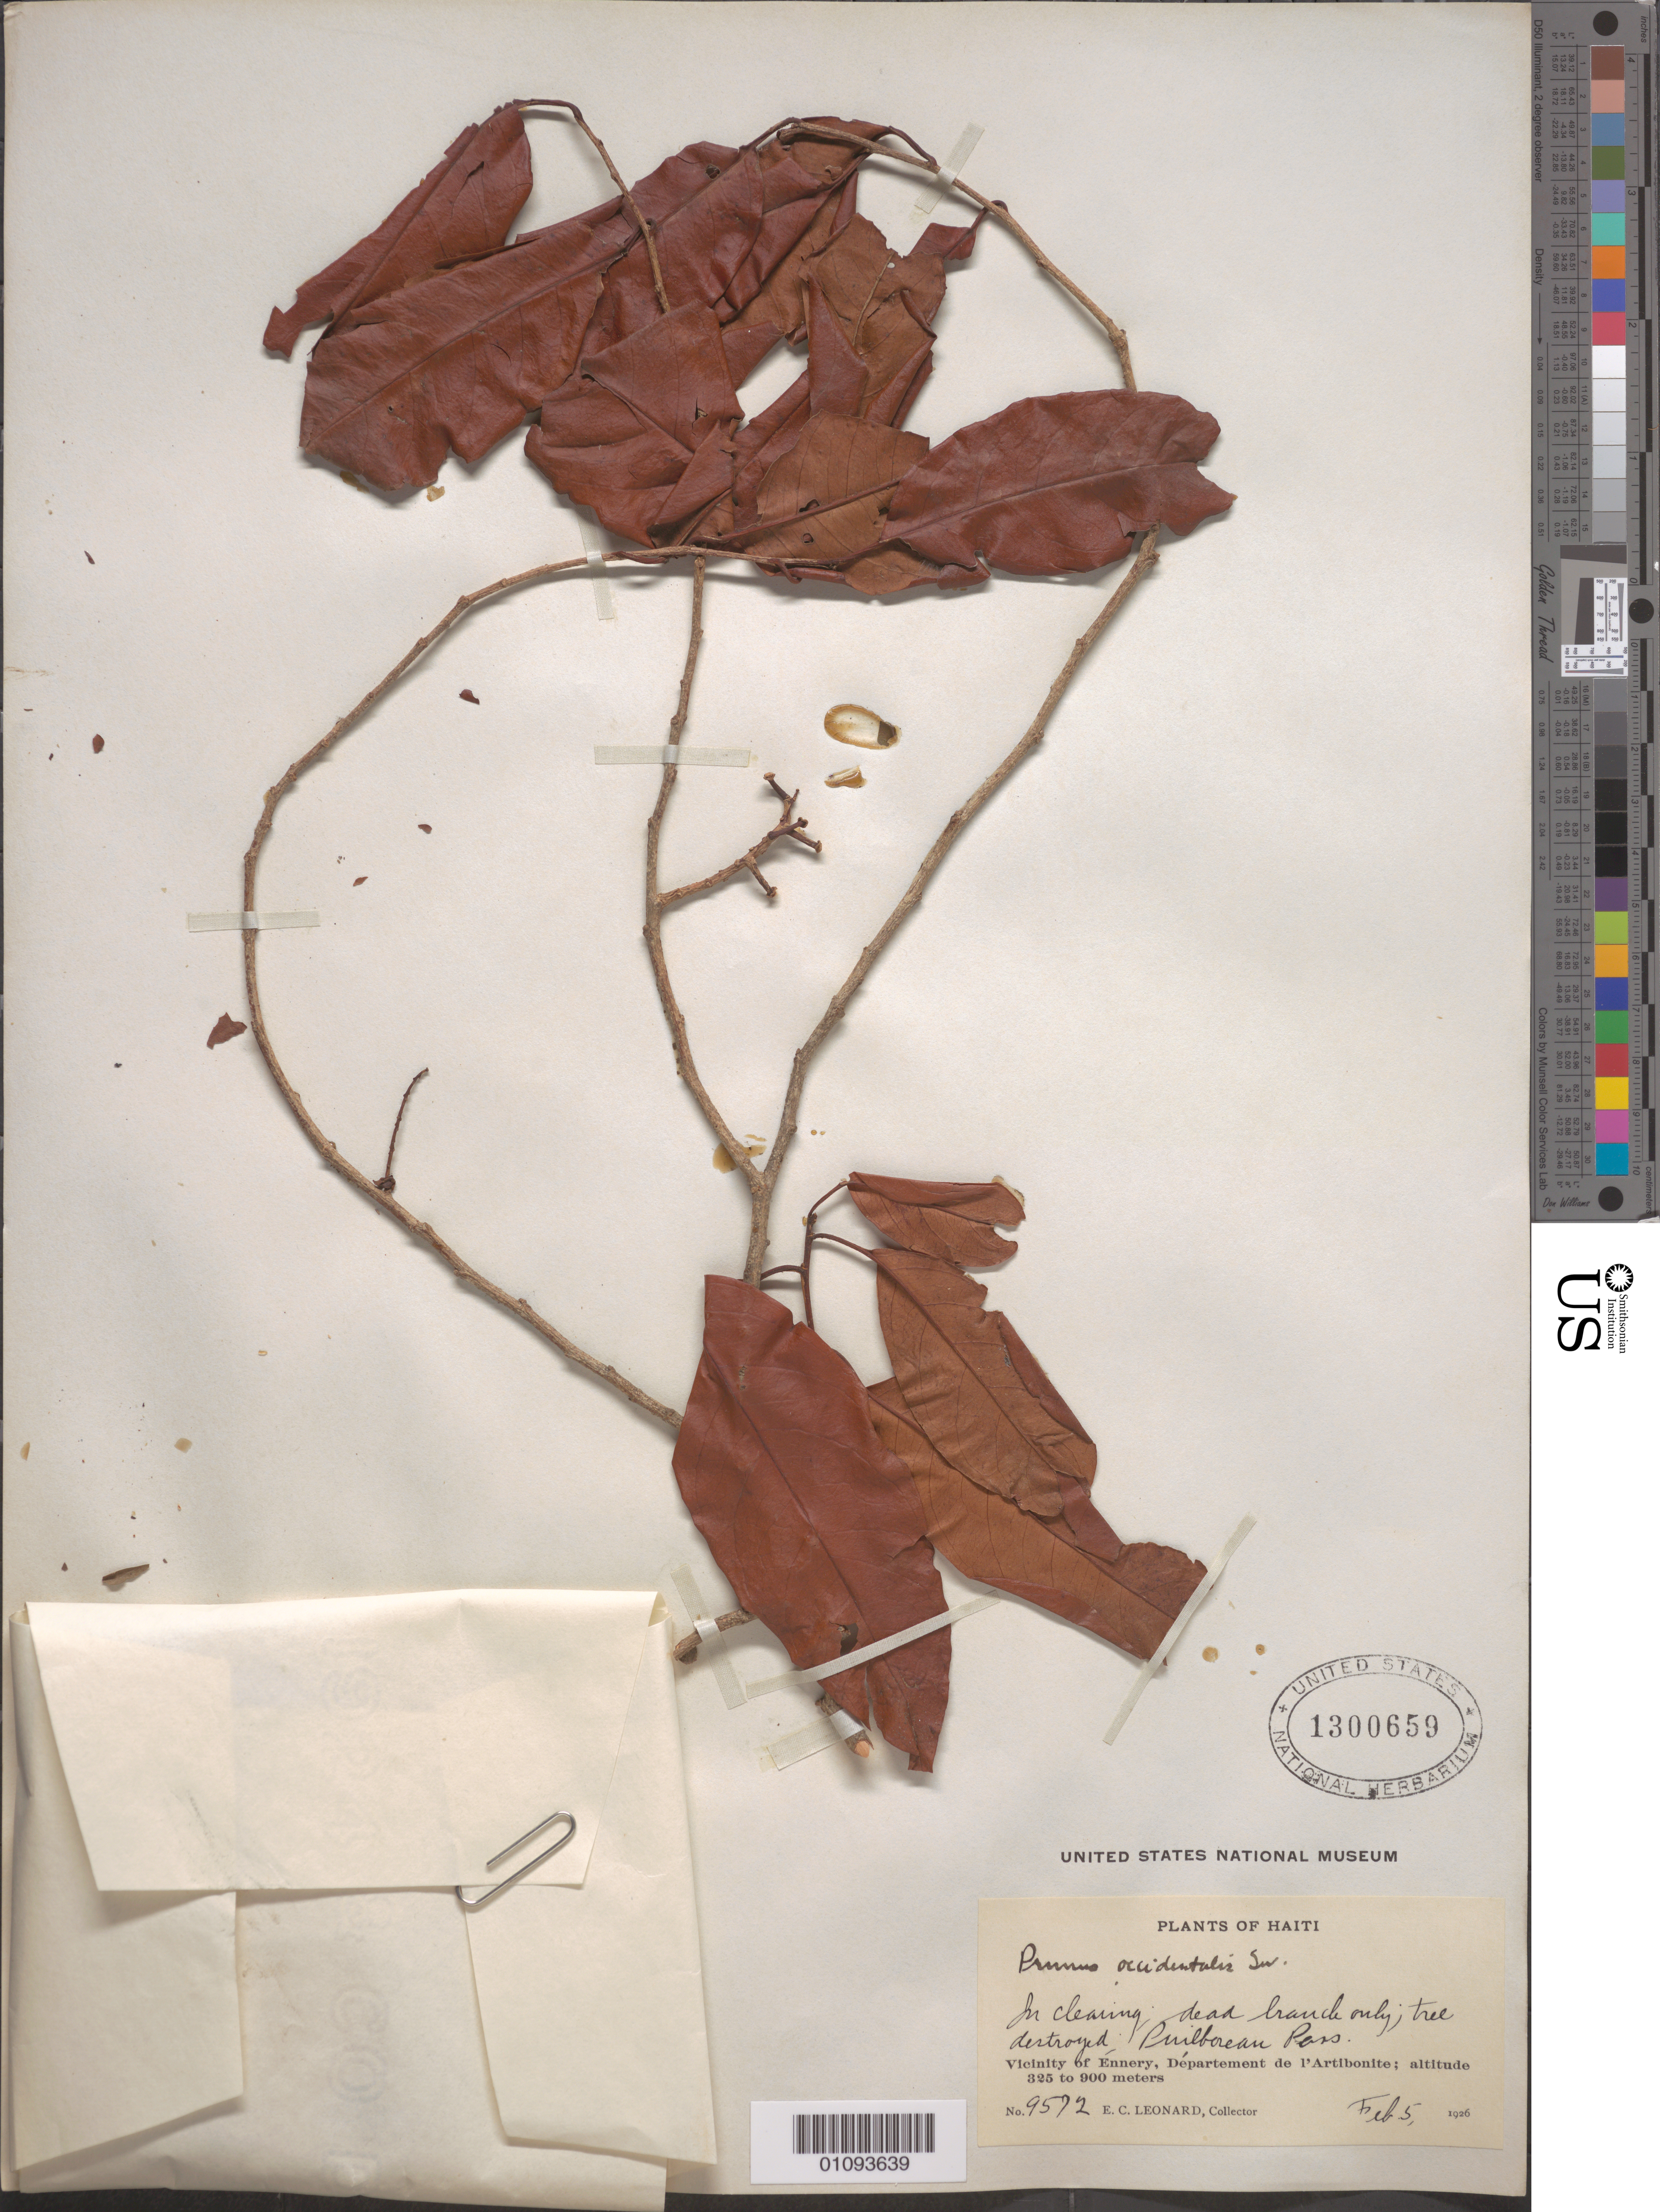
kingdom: Plantae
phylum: Tracheophyta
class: Magnoliopsida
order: Rosales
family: Rosaceae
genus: Prunus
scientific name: Prunus occidentalis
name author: Sw.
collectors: E. C. Leonard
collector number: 9592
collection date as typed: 05 Feb 1926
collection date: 1926-02-05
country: Haiti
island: Hispaniola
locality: Vicinity of Ennery, Departement de l'Artibonite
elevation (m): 325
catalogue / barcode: US 1300659